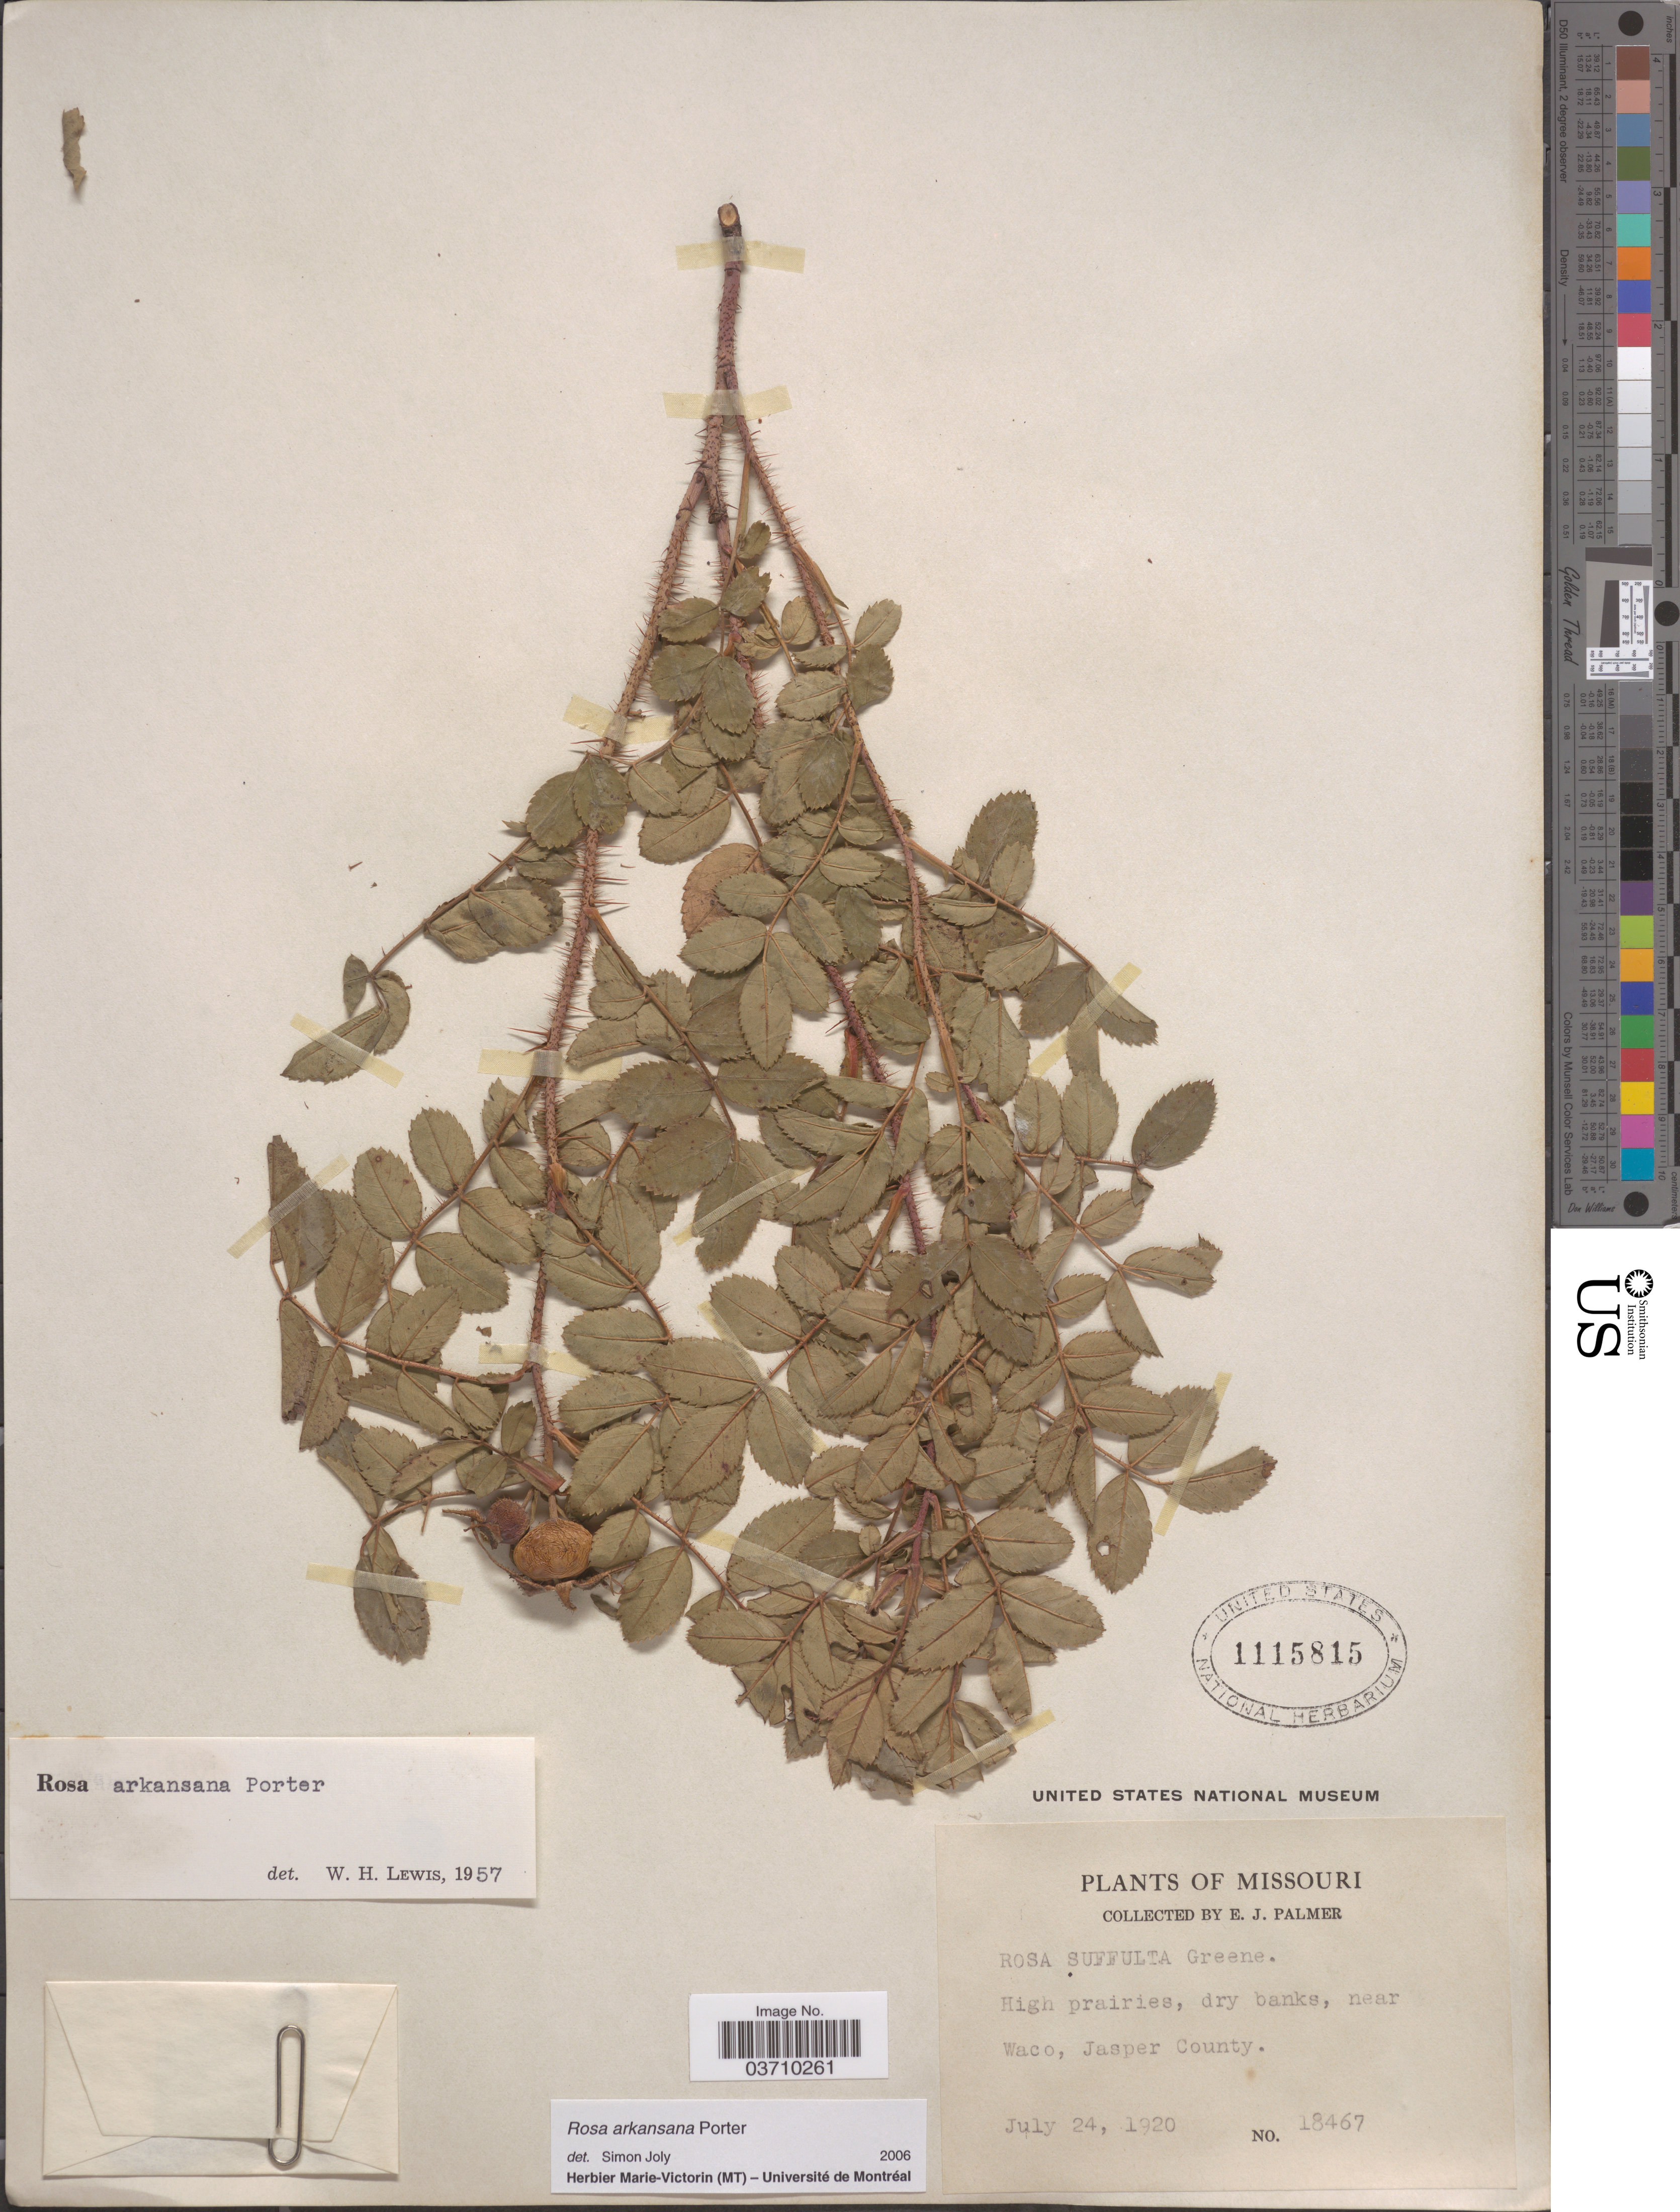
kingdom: Plantae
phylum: Tracheophyta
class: Magnoliopsida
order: Rosales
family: Rosaceae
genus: Rosa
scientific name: Rosa arkansana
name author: Porter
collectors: E. J. Palmer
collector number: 18467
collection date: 1920-07-24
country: United States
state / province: Missouri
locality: High prairies, dry banks, near Waco, Jasper County.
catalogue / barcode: US 1115815